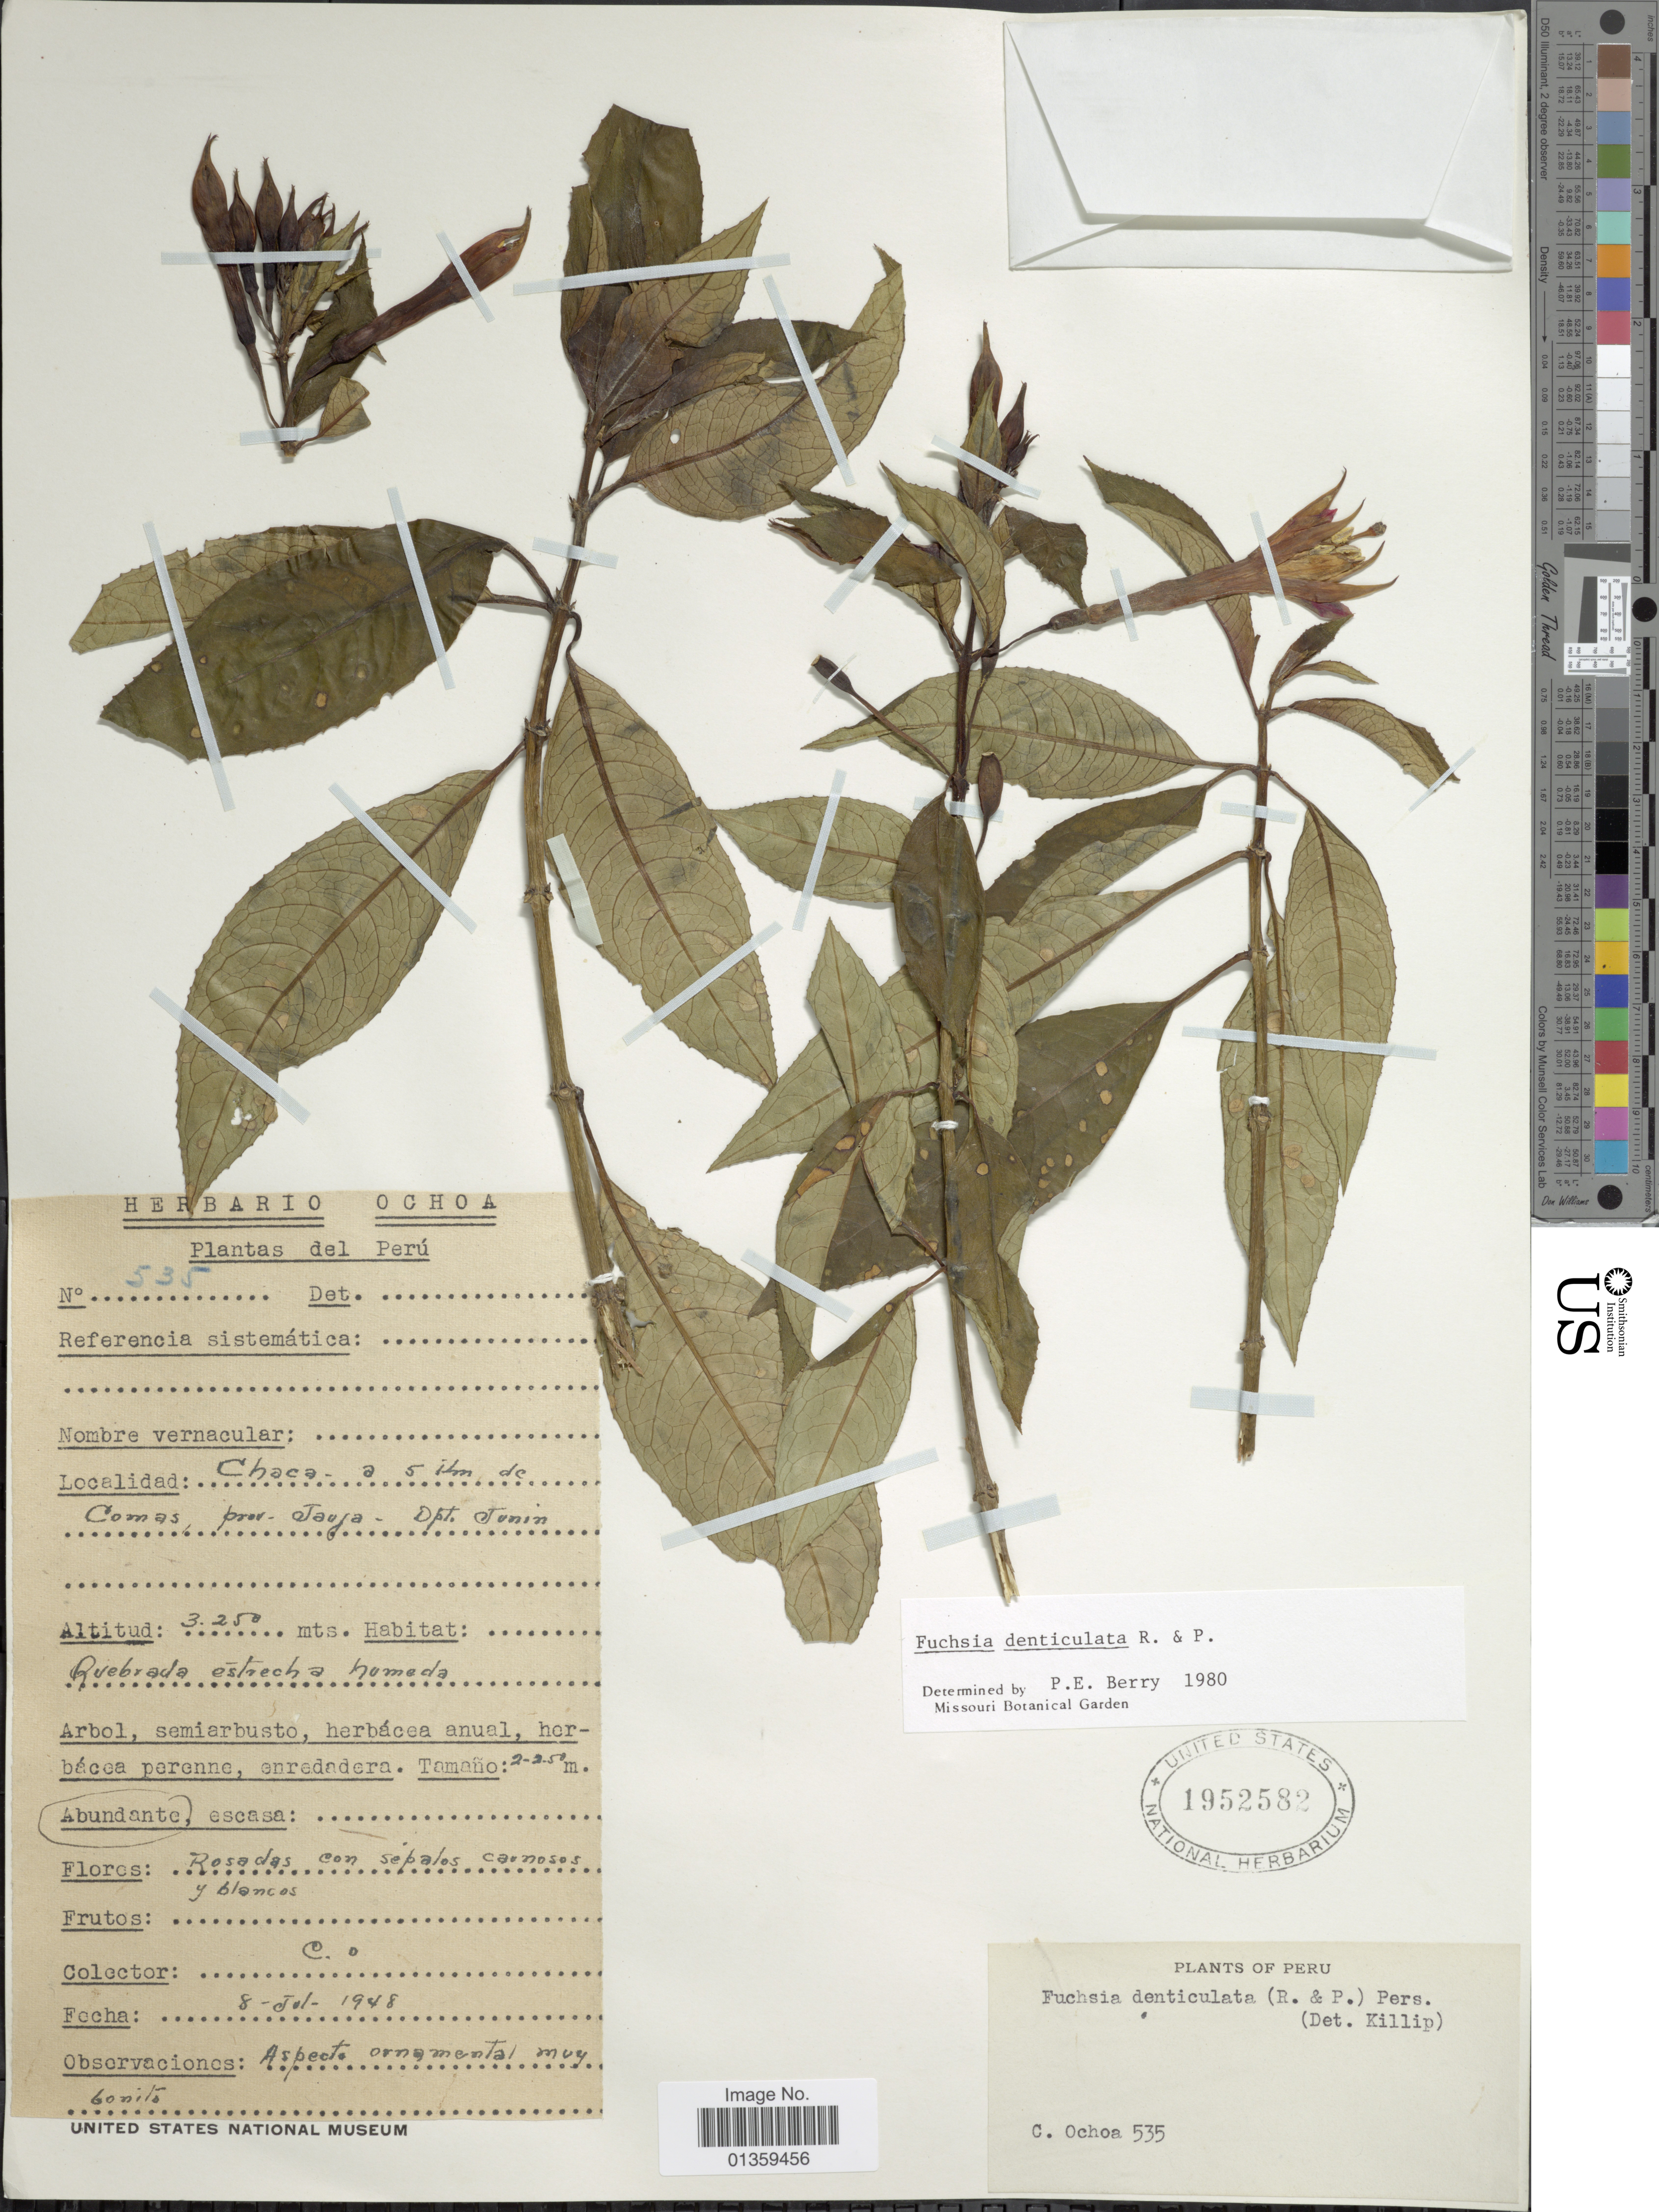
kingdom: Plantae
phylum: Tracheophyta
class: Magnoliopsida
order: Myrtales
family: Onagraceae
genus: Fuchsia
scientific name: Fuchsia denticulata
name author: Ruiz & Pav.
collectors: C. Ochoa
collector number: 535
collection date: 1948-07-08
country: Peru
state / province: Junín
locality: Chaca - a 5 km. de Comas, prov. Jauja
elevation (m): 3250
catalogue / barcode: US 1952582